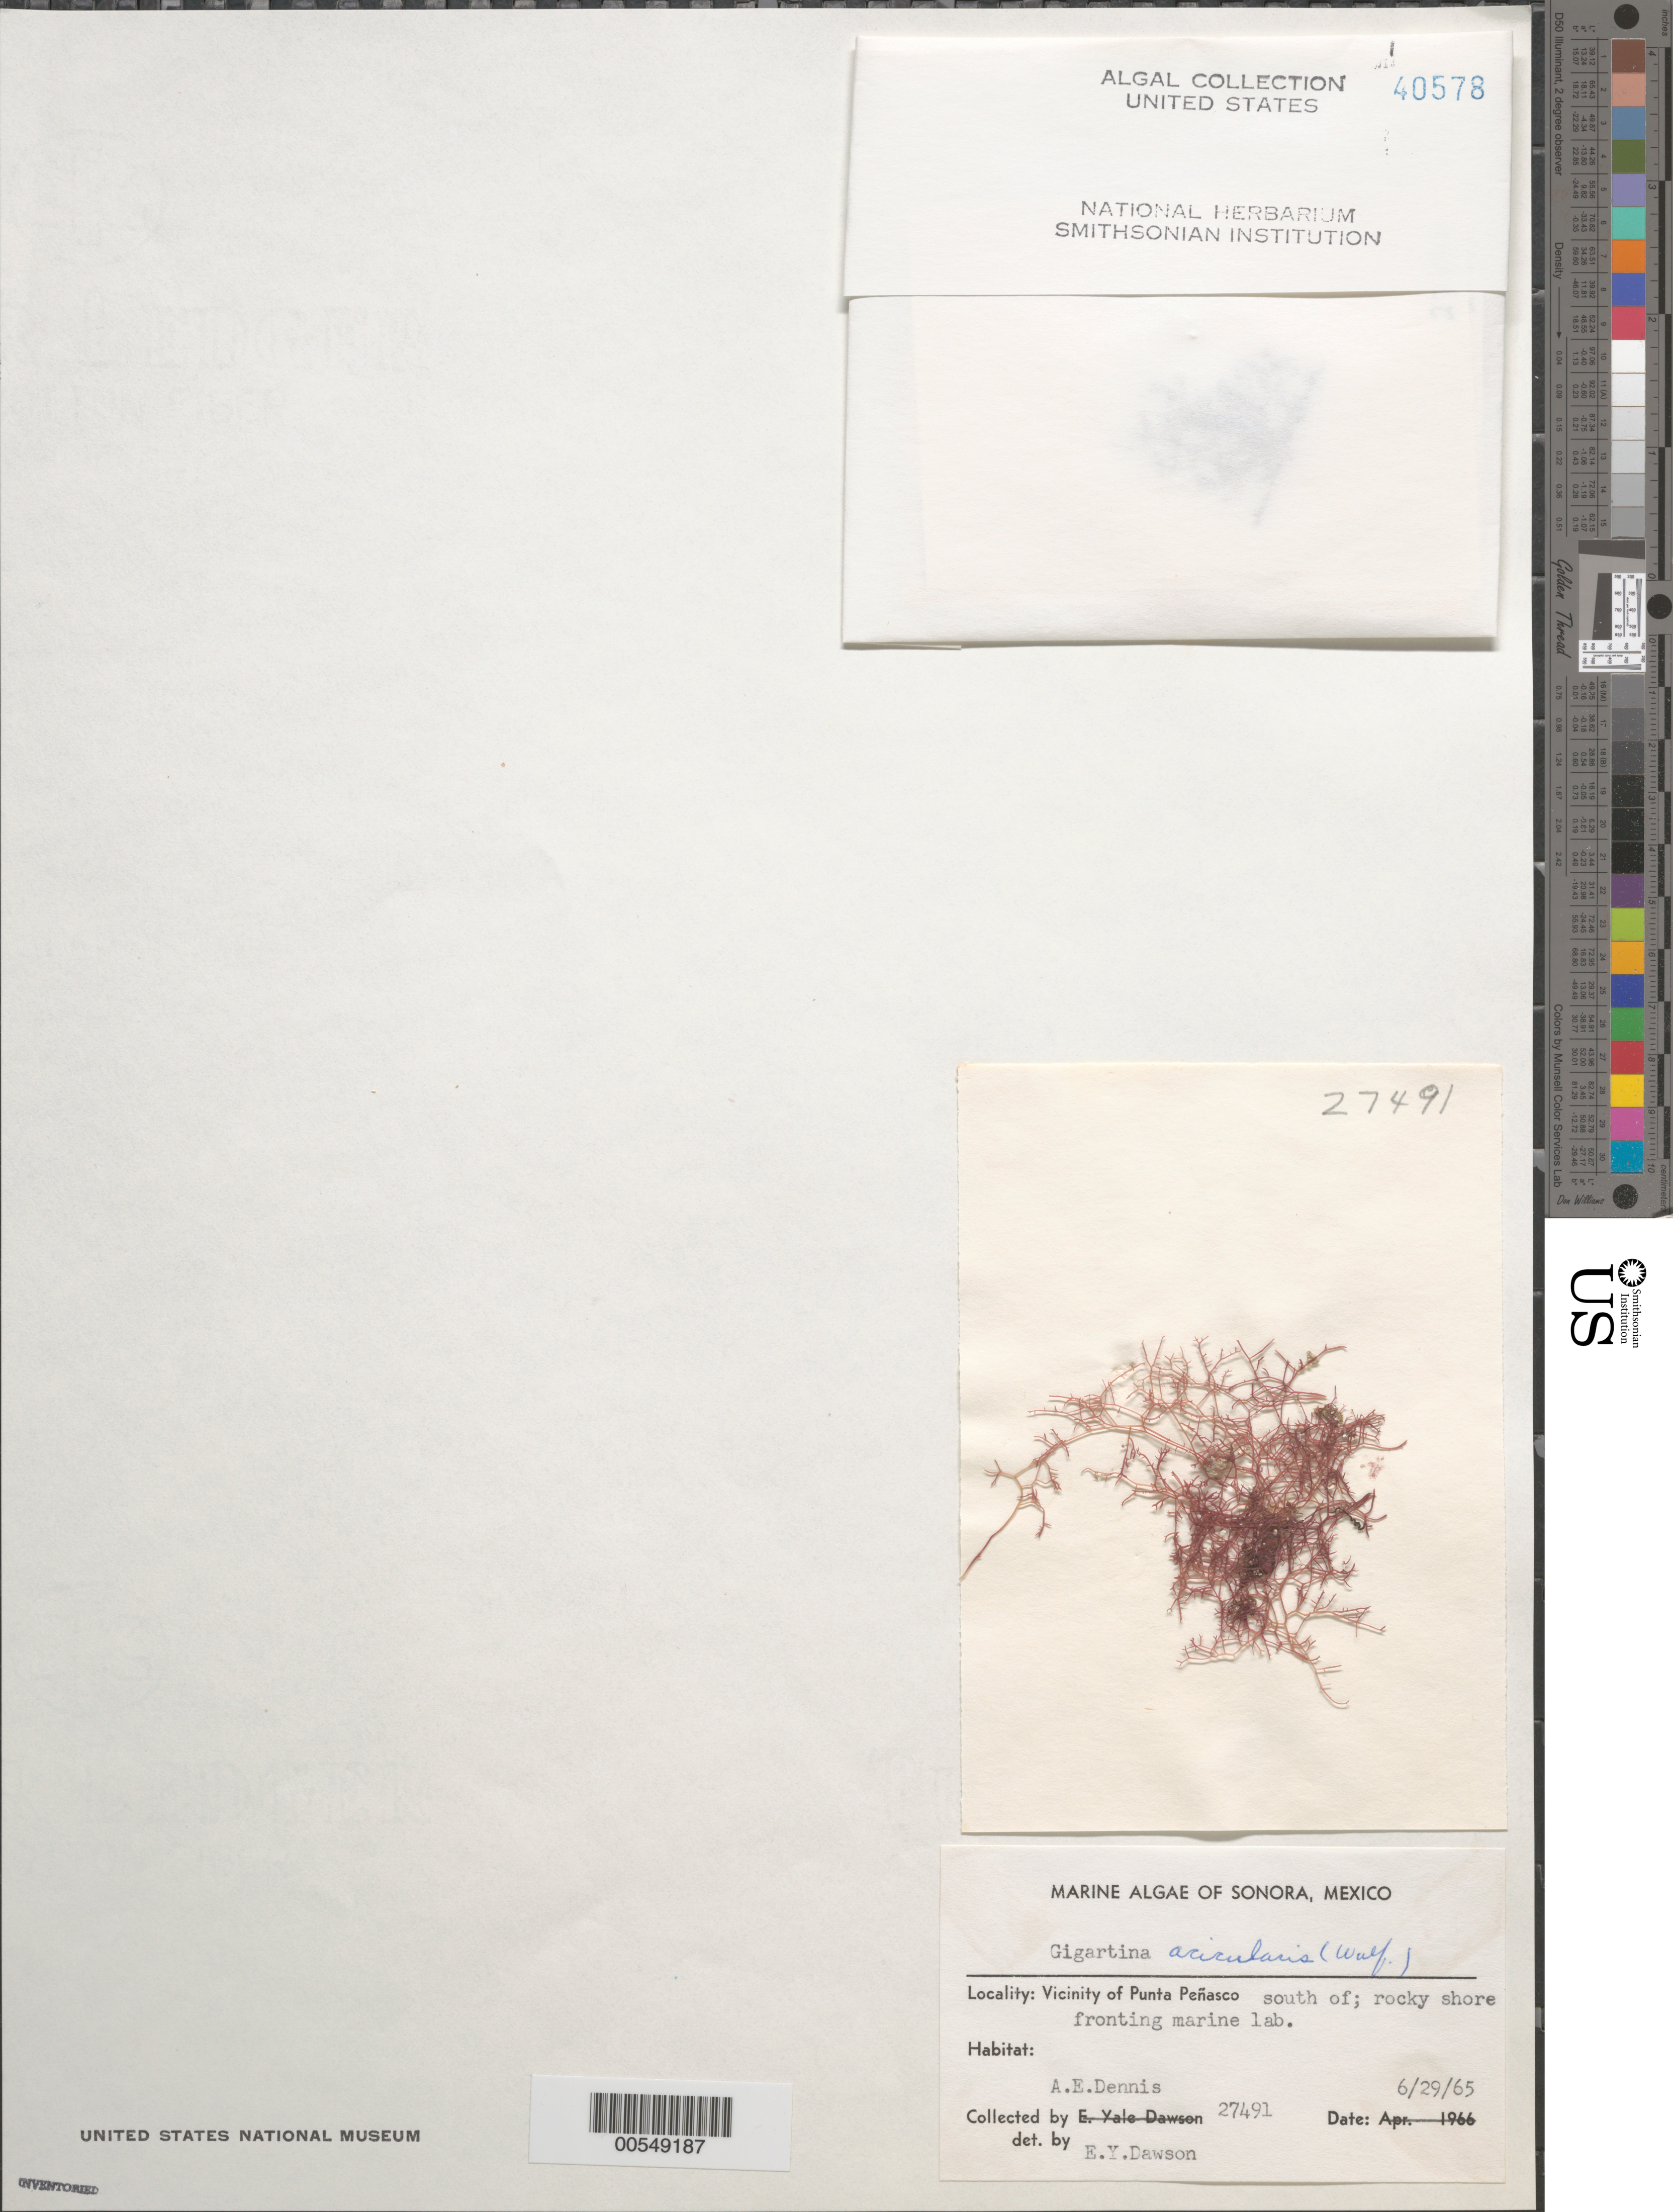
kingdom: Plantae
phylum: Rhodophyta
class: Florideophyceae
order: Gigartinales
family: Gigartinaceae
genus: Chondracanthus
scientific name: Chondracanthus acicularis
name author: (Roth) Fredericq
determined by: Algae name updating Project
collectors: A. Dennis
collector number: EYD 27491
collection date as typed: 29 Jun 1965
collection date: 1965-06-29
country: Mexico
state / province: Sonora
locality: Marine laboratory shore, south of Punta Penasco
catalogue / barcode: US 40578